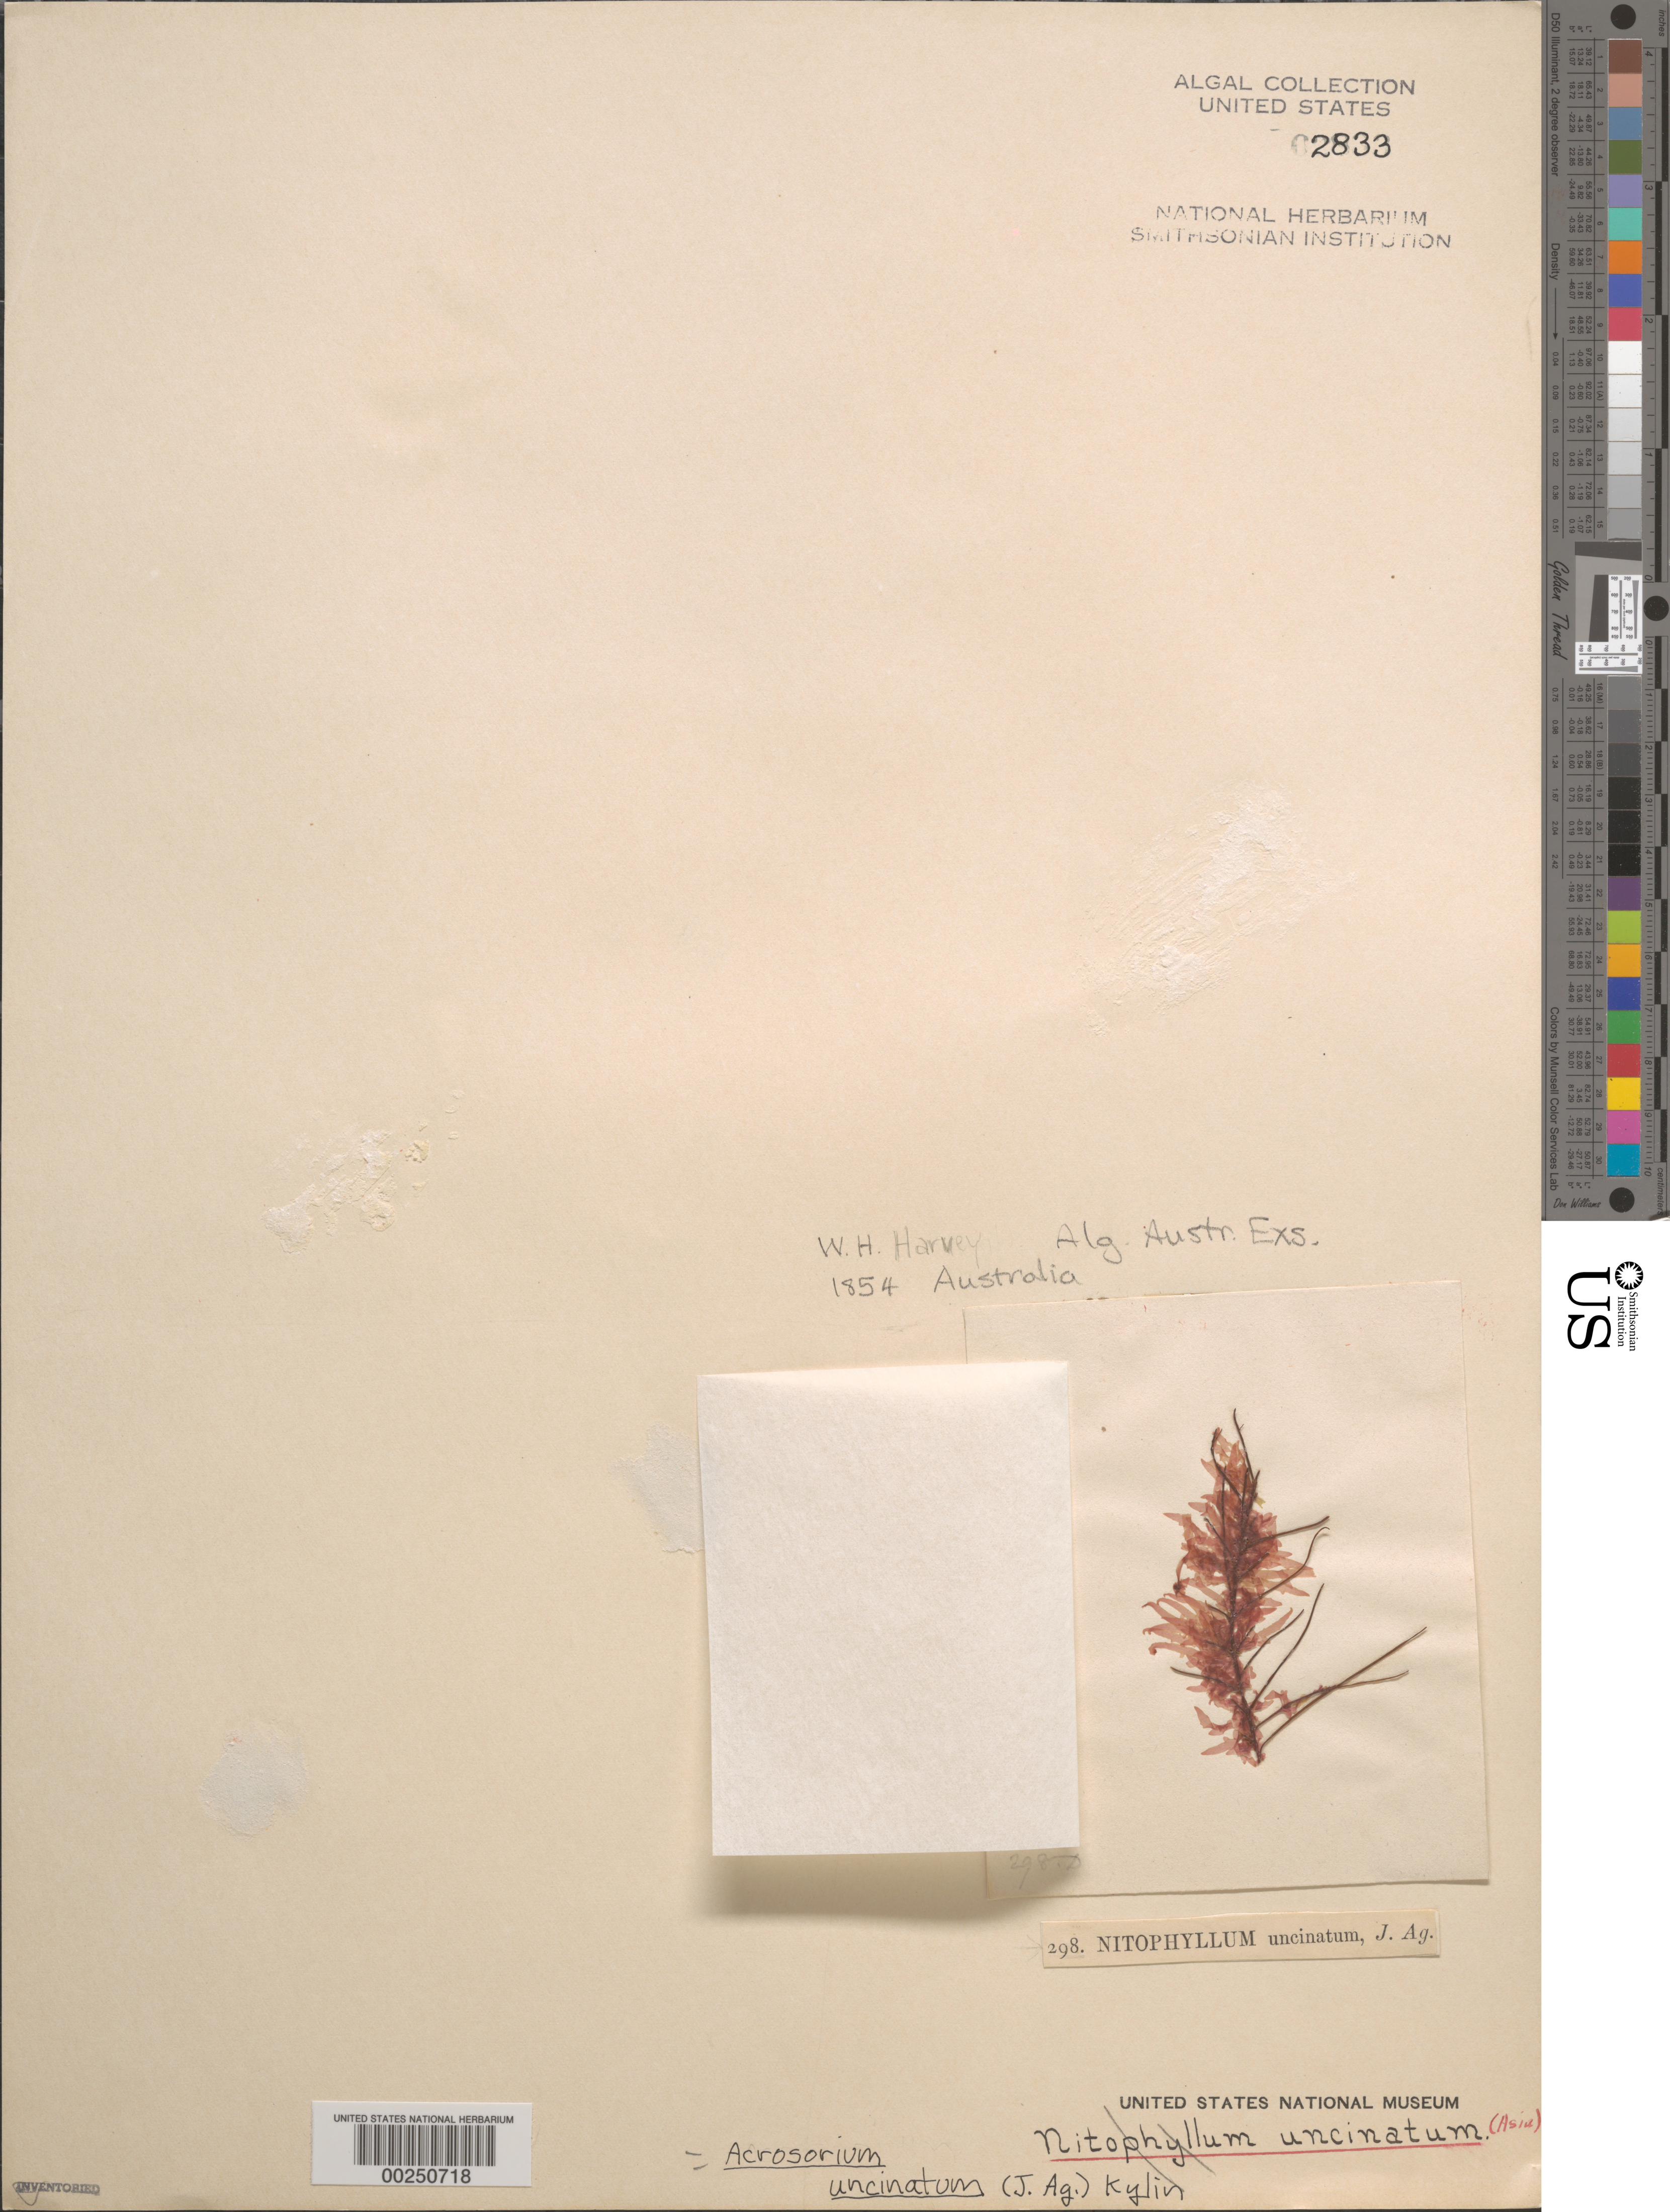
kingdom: Plantae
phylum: Rhodophyta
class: Florideophyceae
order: Ceramiales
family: Delesseriaceae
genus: Cryptopleura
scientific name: Cryptopleura ramosa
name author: (Huds.) L.M. Newton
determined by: Algae name updating Project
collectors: W. Harvey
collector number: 298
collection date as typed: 1854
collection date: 1854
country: Australia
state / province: Western Australia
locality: Princess Royal Harbor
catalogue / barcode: US 2833